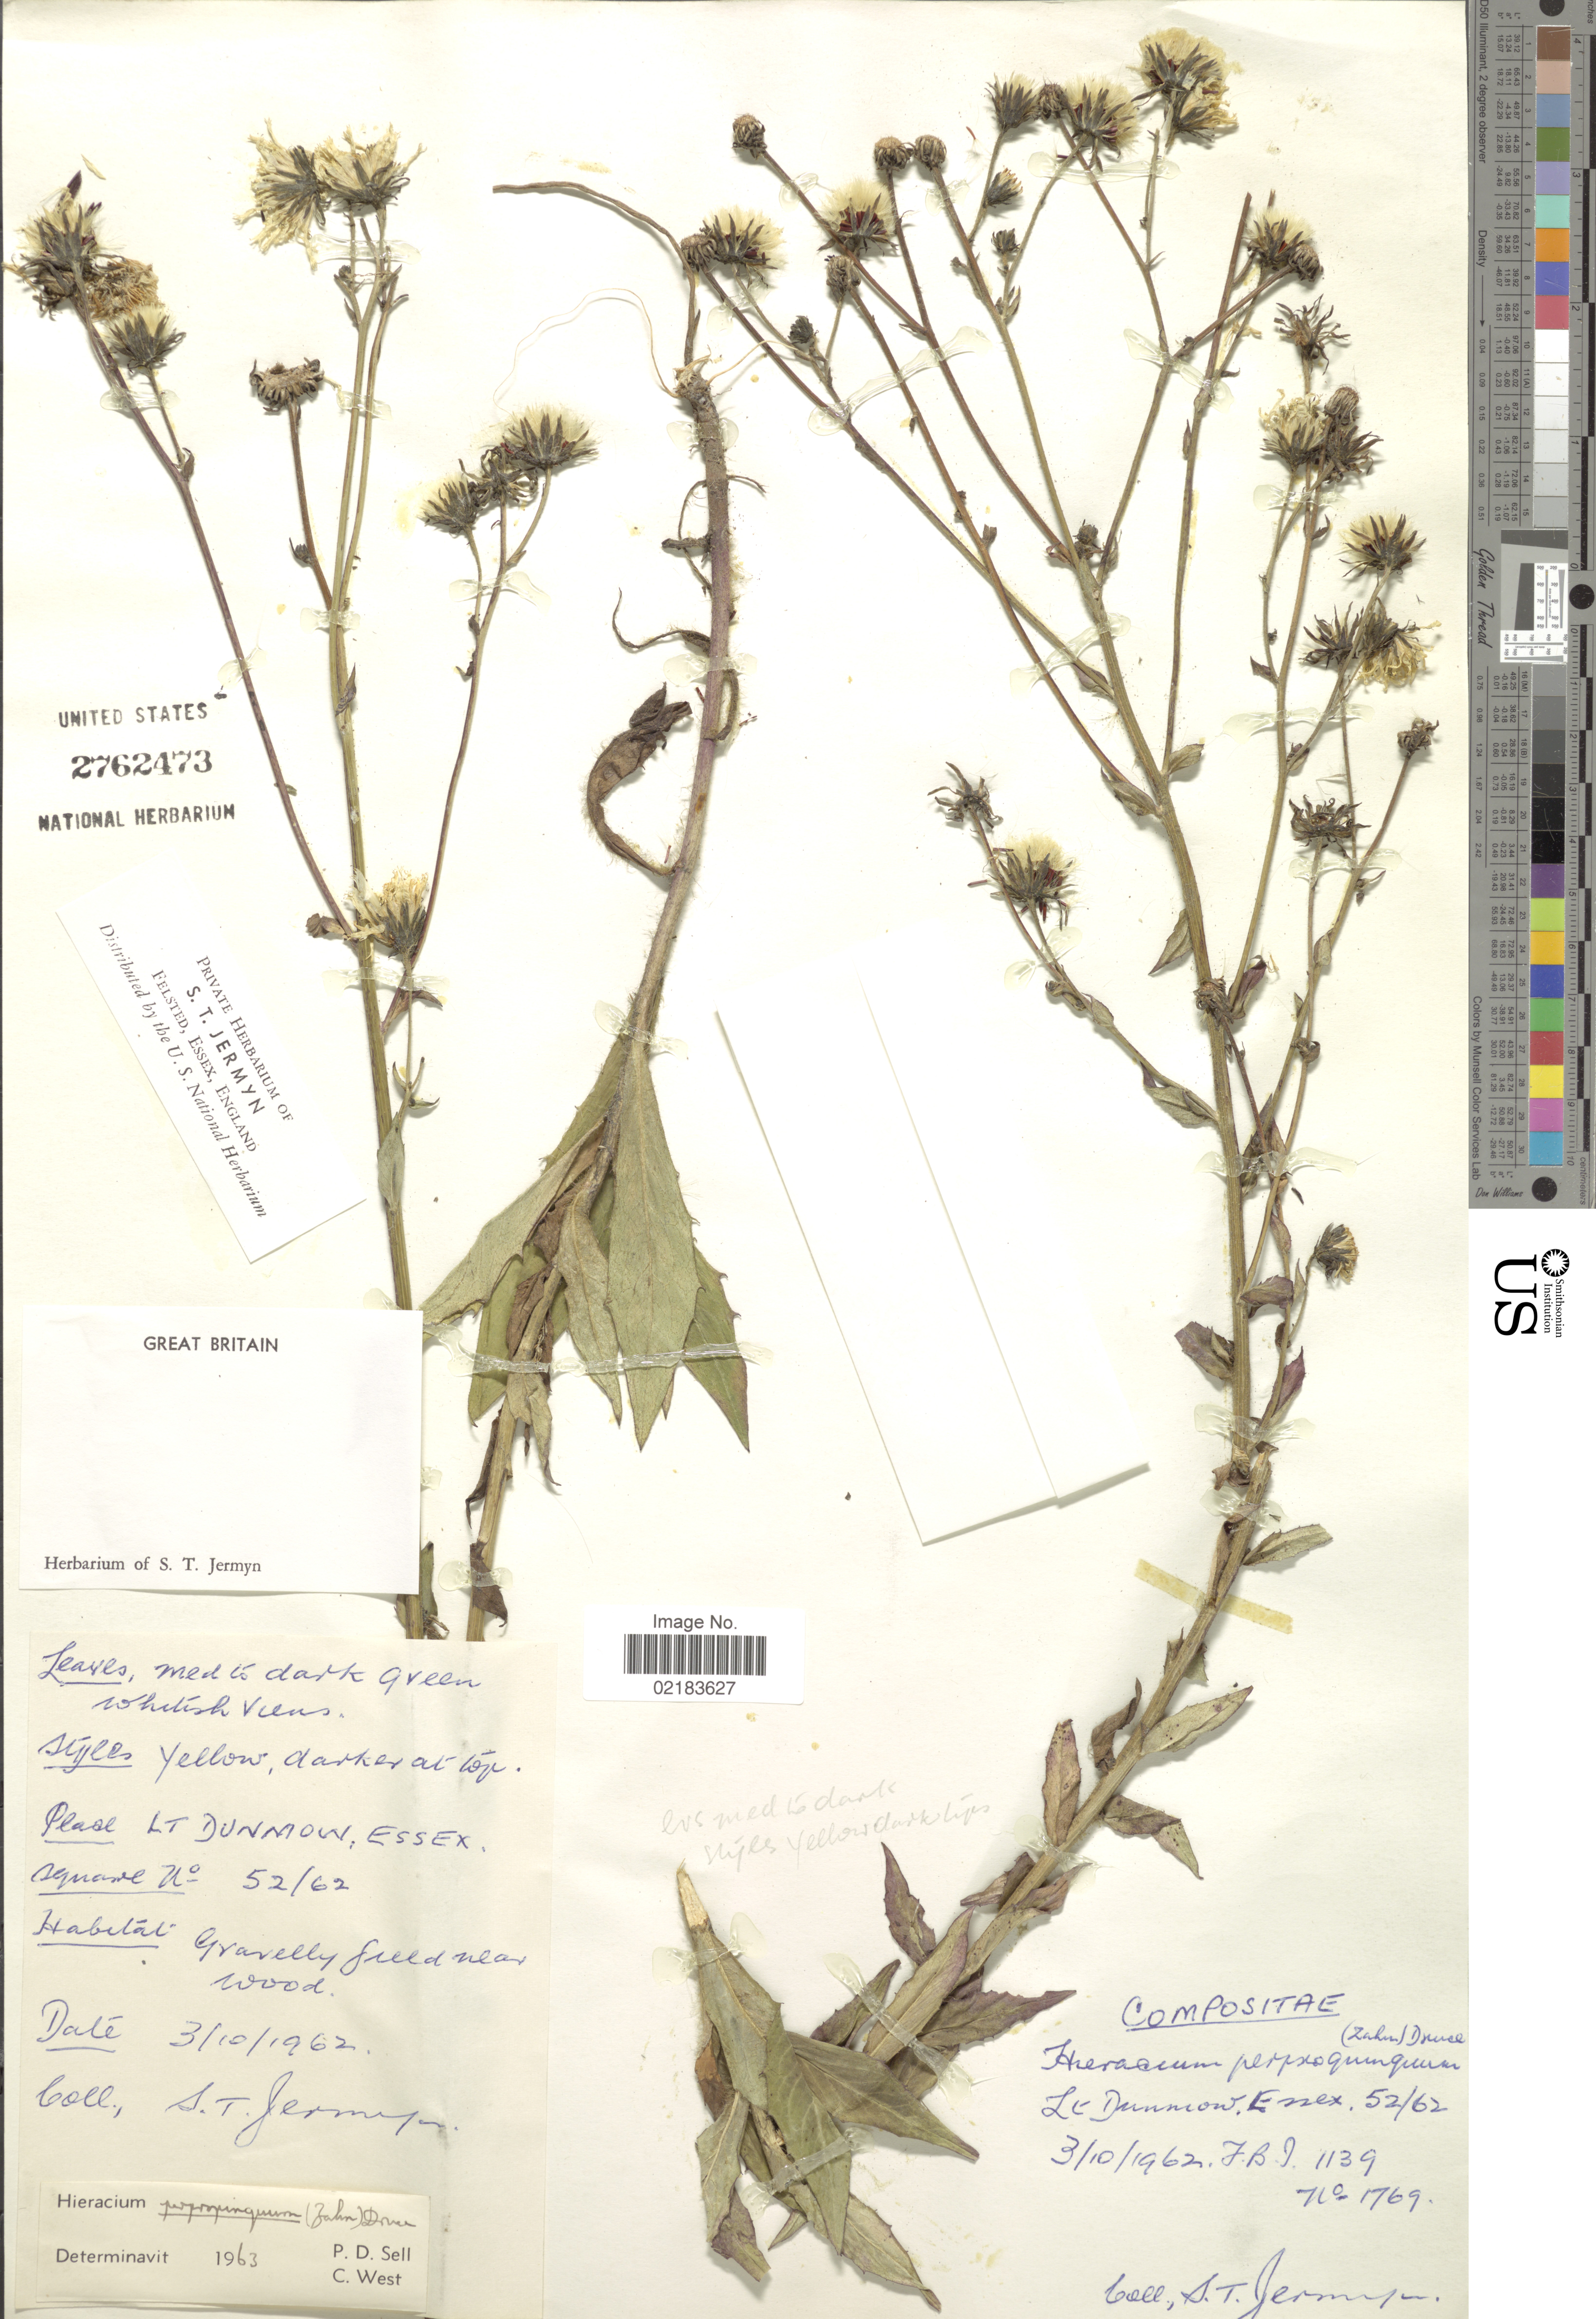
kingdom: Plantae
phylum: Tracheophyta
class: Magnoliopsida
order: Asterales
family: Asteraceae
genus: Hieracium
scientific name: Hieracium sabaudum subsp. propinguum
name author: (Sudre) Greuter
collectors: S. Jermyn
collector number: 1769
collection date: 1962-10-03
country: United Kingdom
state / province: England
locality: Lt. Dunnon,Essex, 52/62, gravelly field near wood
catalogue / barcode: US 2762473